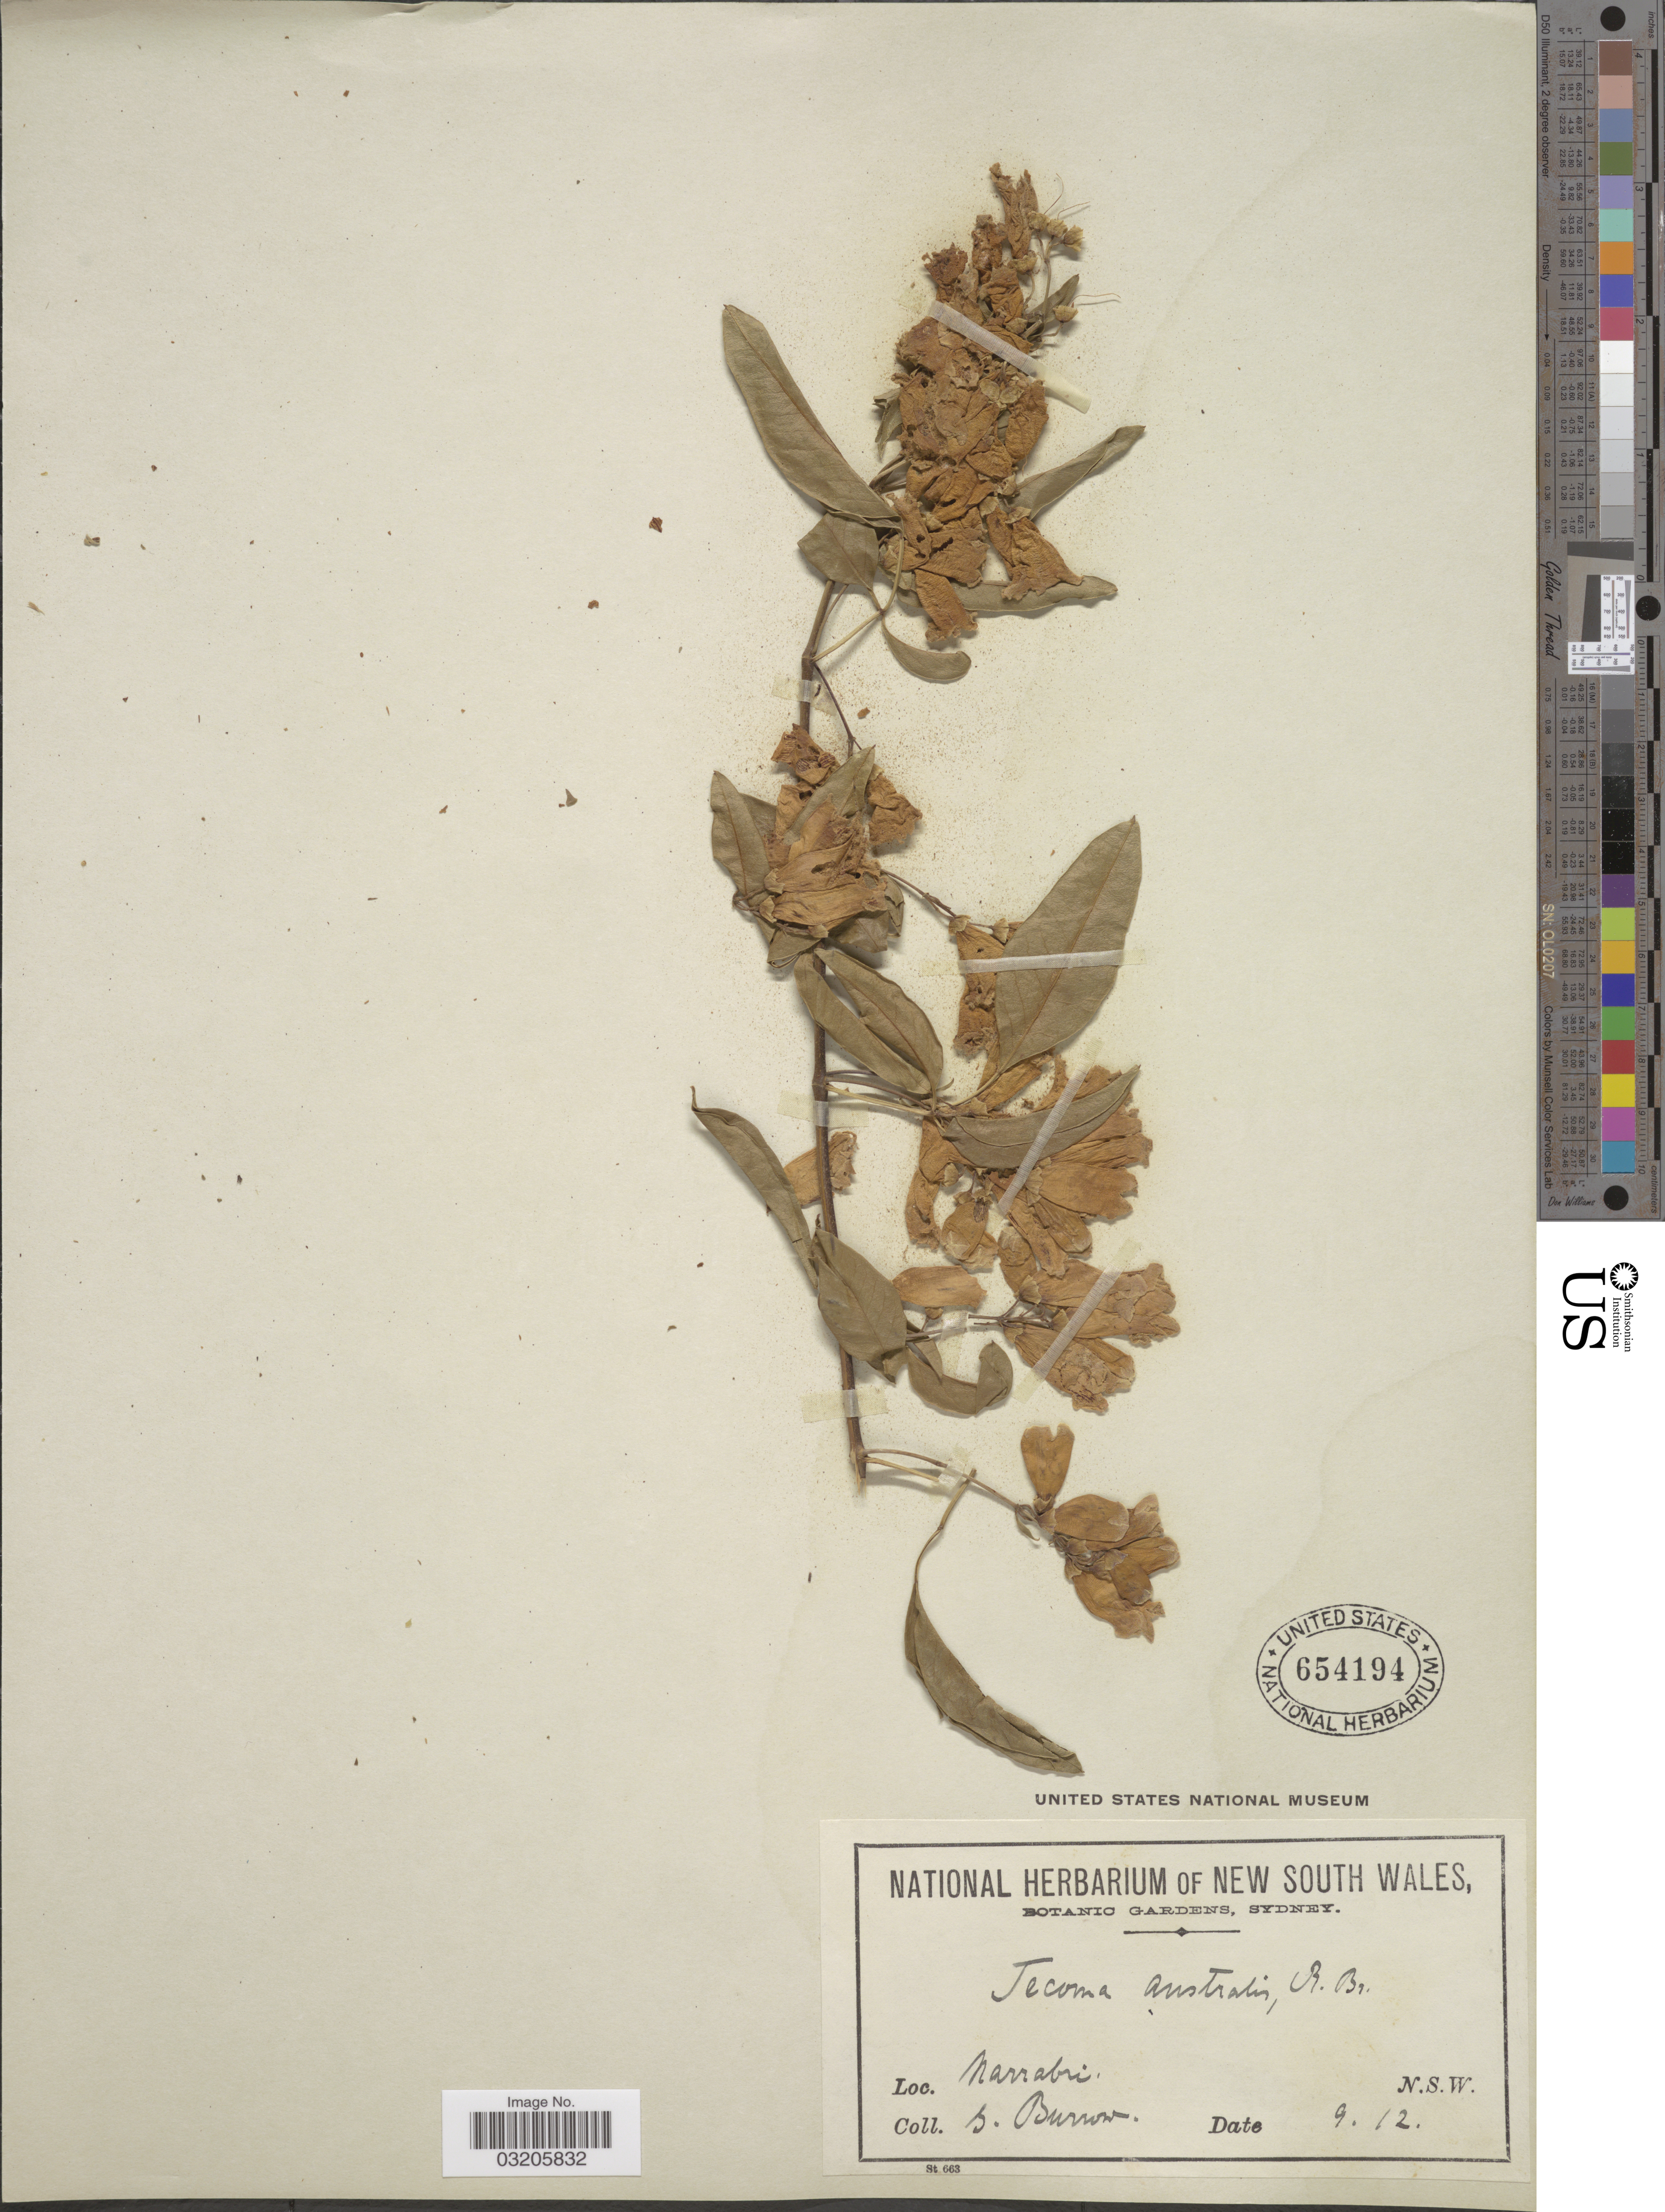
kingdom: Plantae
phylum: Tracheophyta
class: Magnoliopsida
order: Lamiales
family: Bignoniaceae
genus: Tecoma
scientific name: Tecoma australis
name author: R. Br.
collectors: G. Burrow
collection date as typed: Transcribed d/m/y: /9/12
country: Australia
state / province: New South Wales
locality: Narrabri.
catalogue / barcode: US 654194